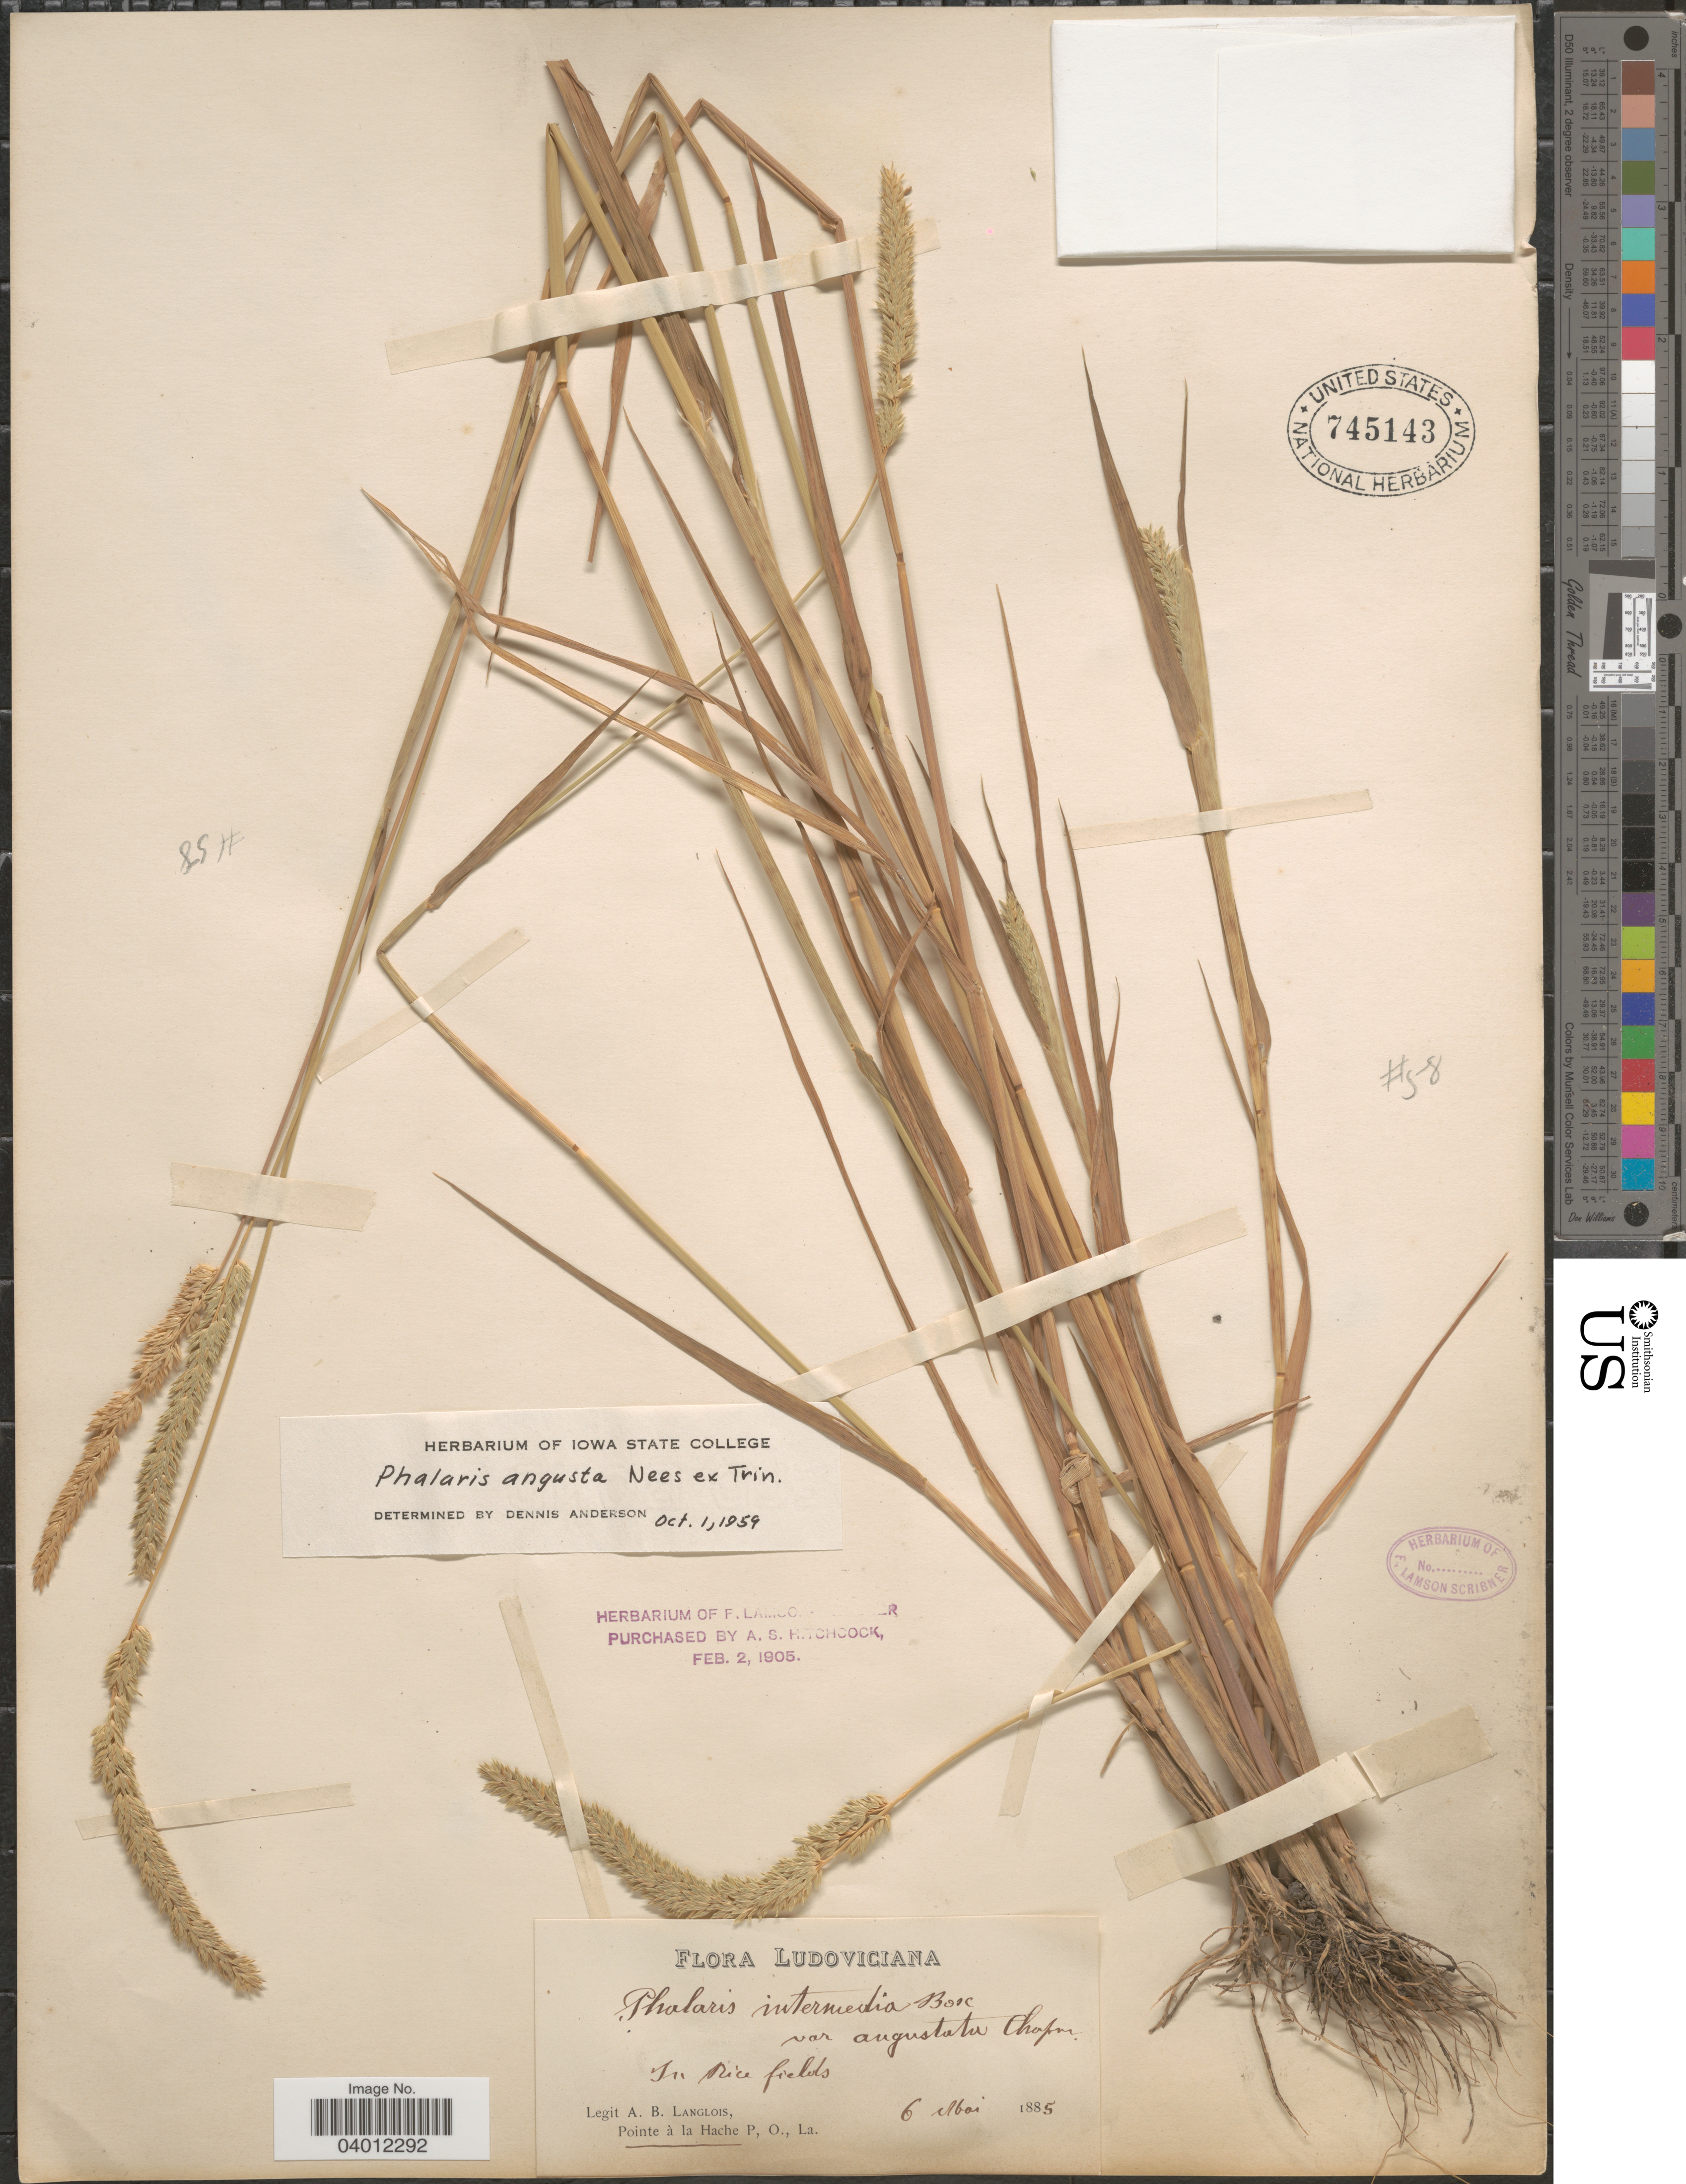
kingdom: Plantae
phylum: Tracheophyta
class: Liliopsida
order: Poales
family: Poaceae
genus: Phalaris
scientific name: Phalaris angusta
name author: Nees ex Trin.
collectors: A. Langlois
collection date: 1885-05-06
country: United States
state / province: Louisiana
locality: Ludoviciana. Pointe à la Hache, P, O., La.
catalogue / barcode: US 745143